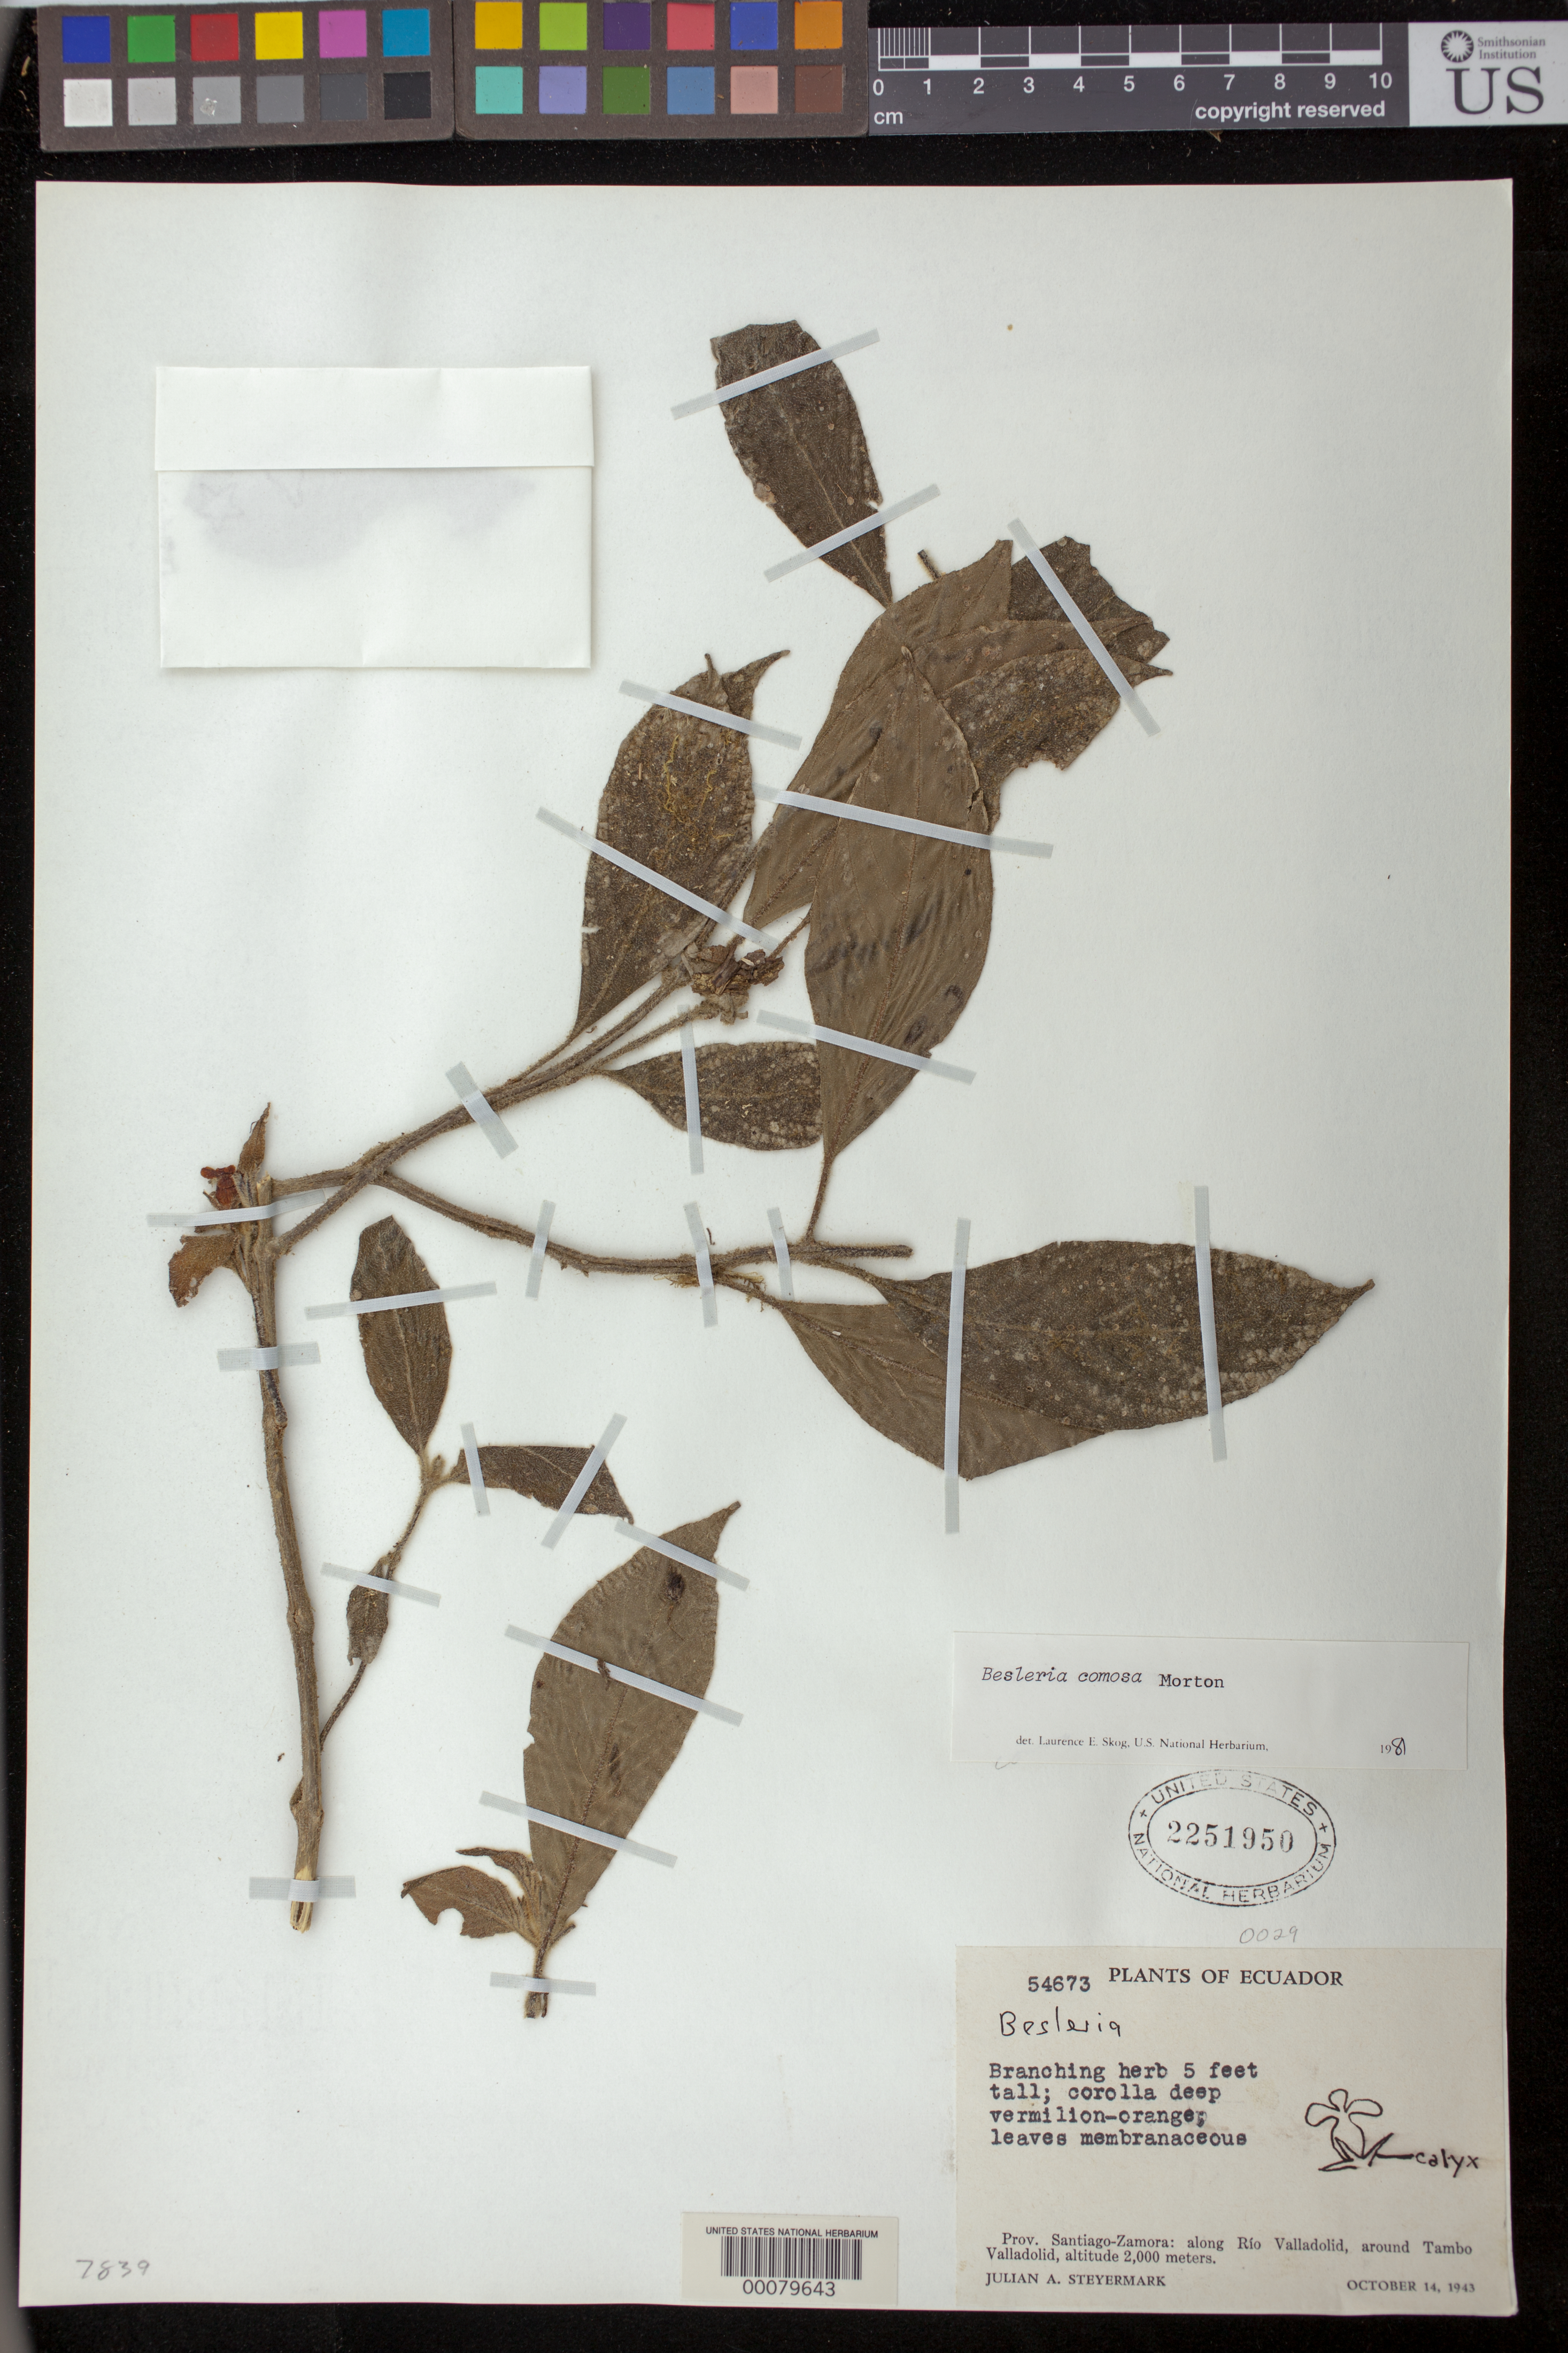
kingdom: Plantae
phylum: Tracheophyta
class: Magnoliopsida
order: Lamiales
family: Gesneriaceae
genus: Besleria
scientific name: Besleria comosa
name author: C.V. Morton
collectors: J. Steyermark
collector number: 54673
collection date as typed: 14 Oct 1943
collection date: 1943-10-14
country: Ecuador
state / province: Zamora-Chinchipe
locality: along Rio Valladolid, around Tambo Valladolid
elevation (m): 2000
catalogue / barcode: US 2251950